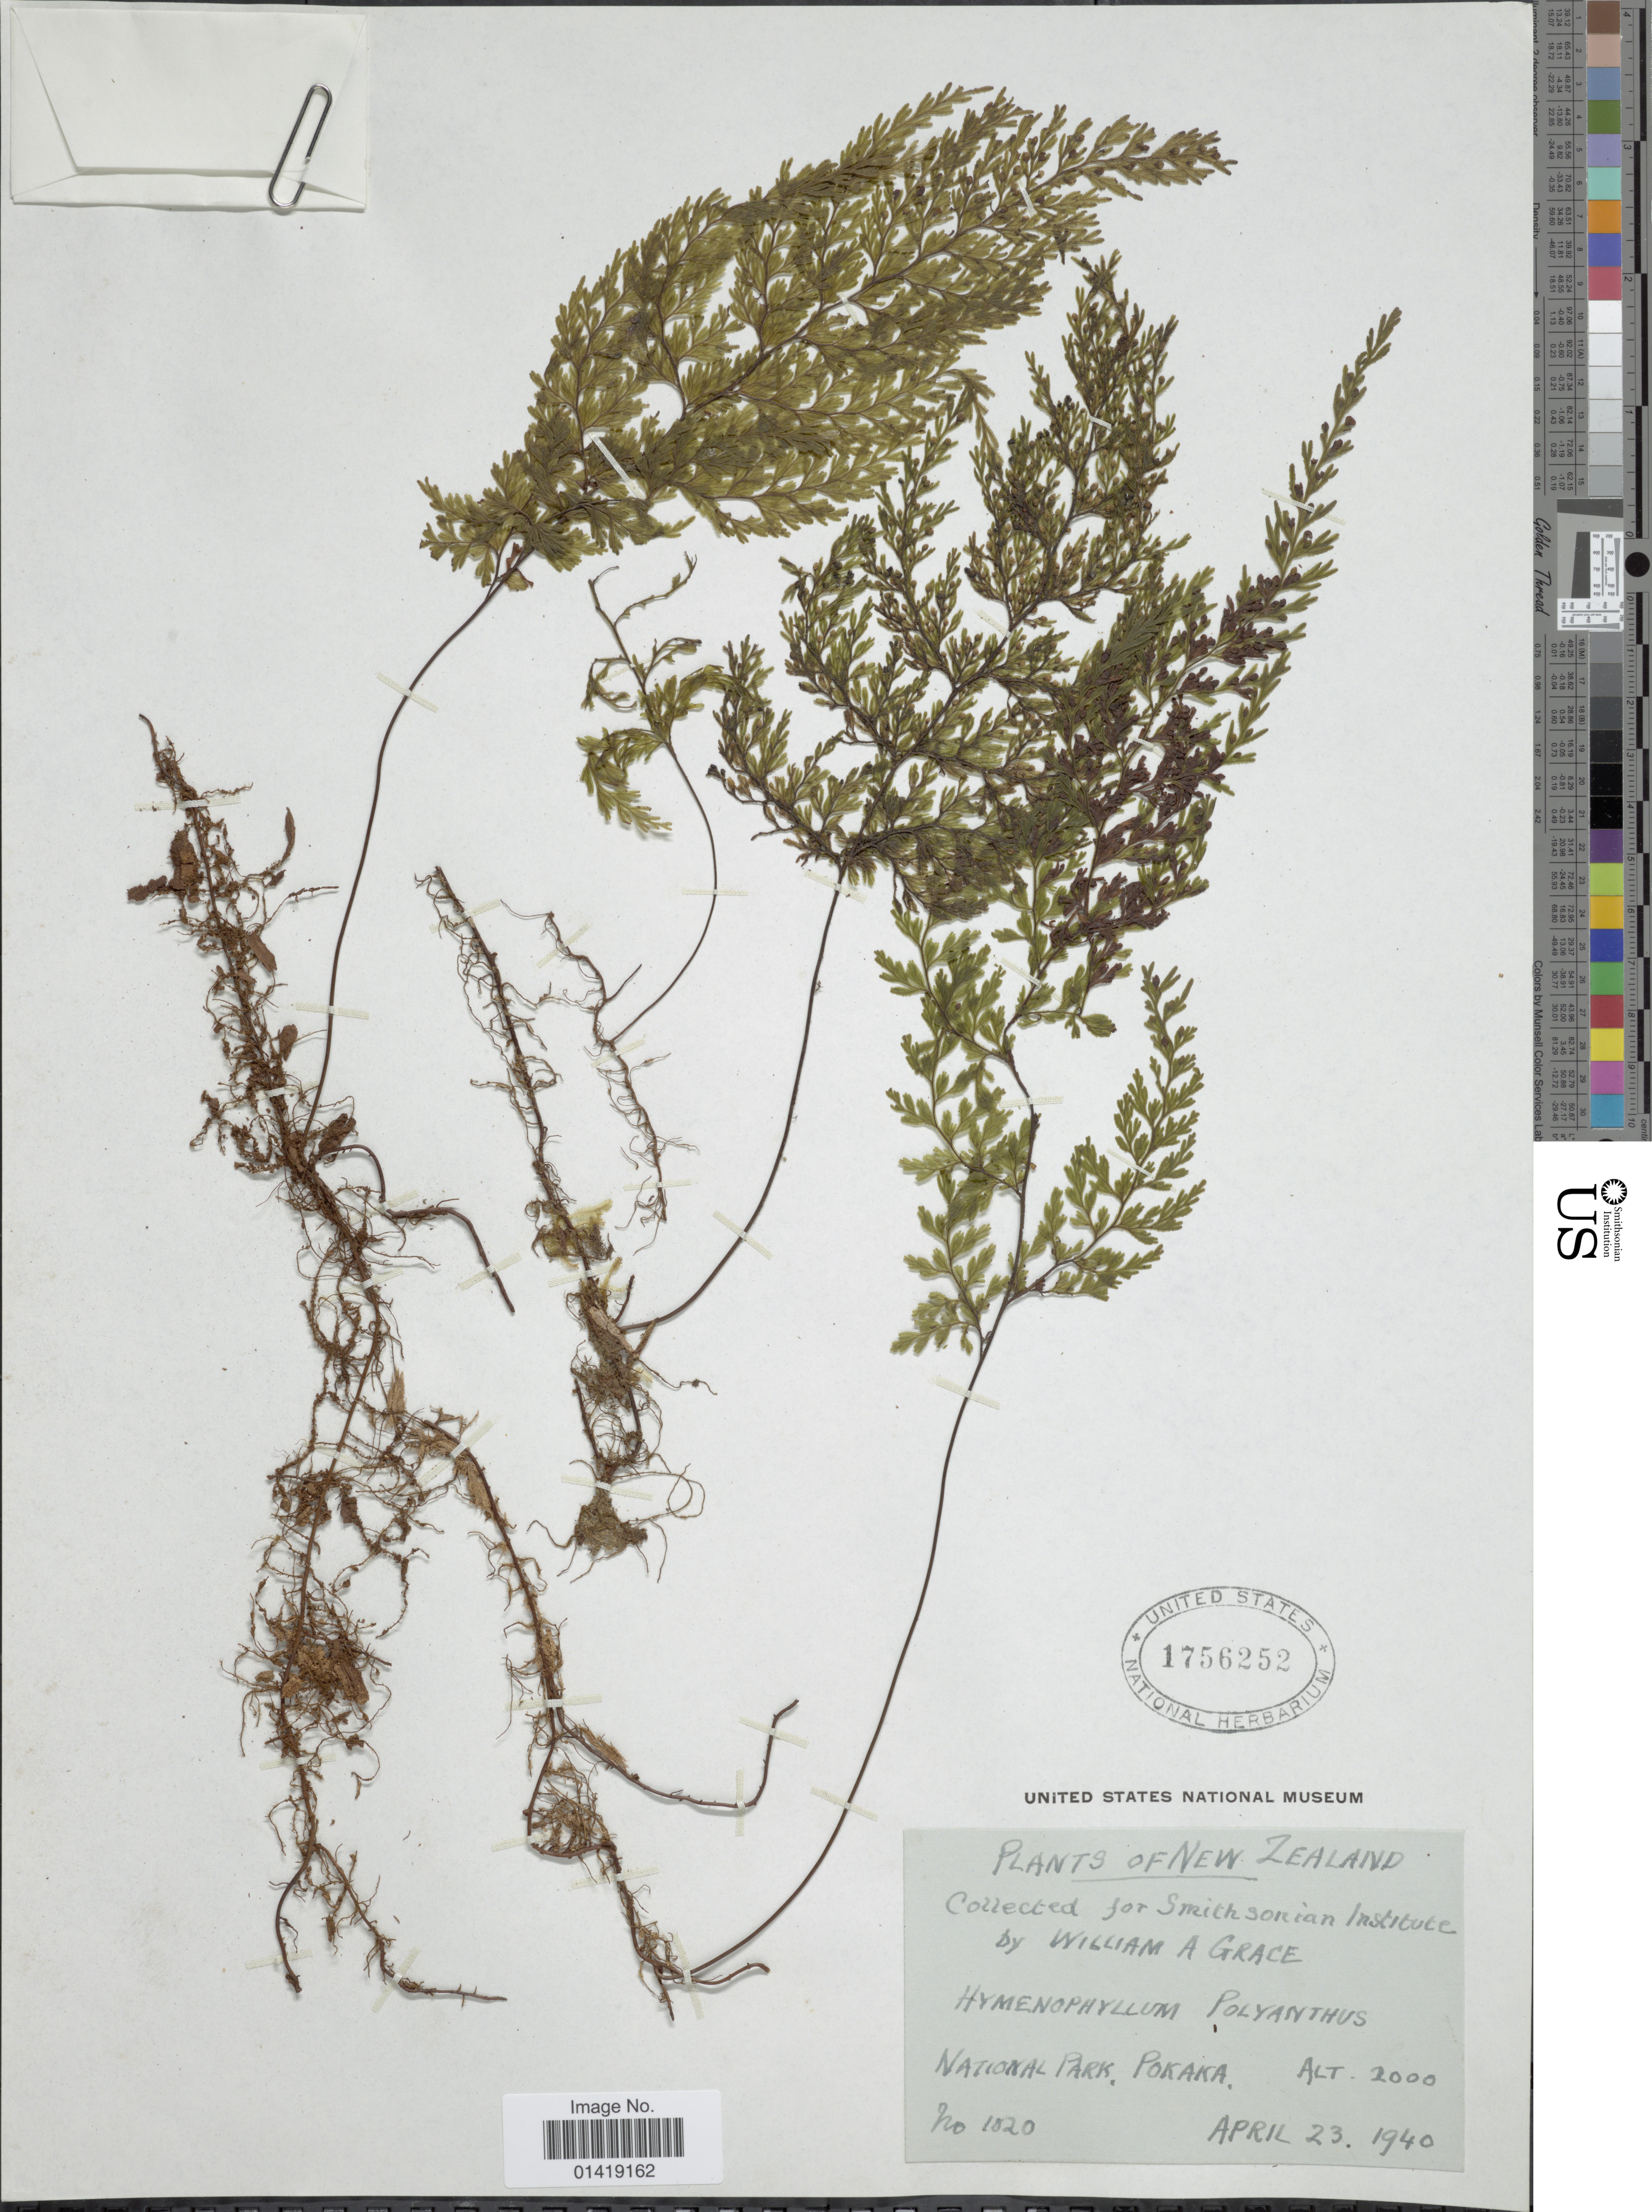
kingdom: Plantae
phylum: Tracheophyta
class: Polypodiopsida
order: Hymenophyllales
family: Hymenophyllaceae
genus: Hymenophyllum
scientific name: Hymenophyllum polyanthos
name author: (Sw.) Sw.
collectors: W. Grace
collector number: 1020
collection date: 1940-04-23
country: New Zealand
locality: National Park Pokaka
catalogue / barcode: US 1756252